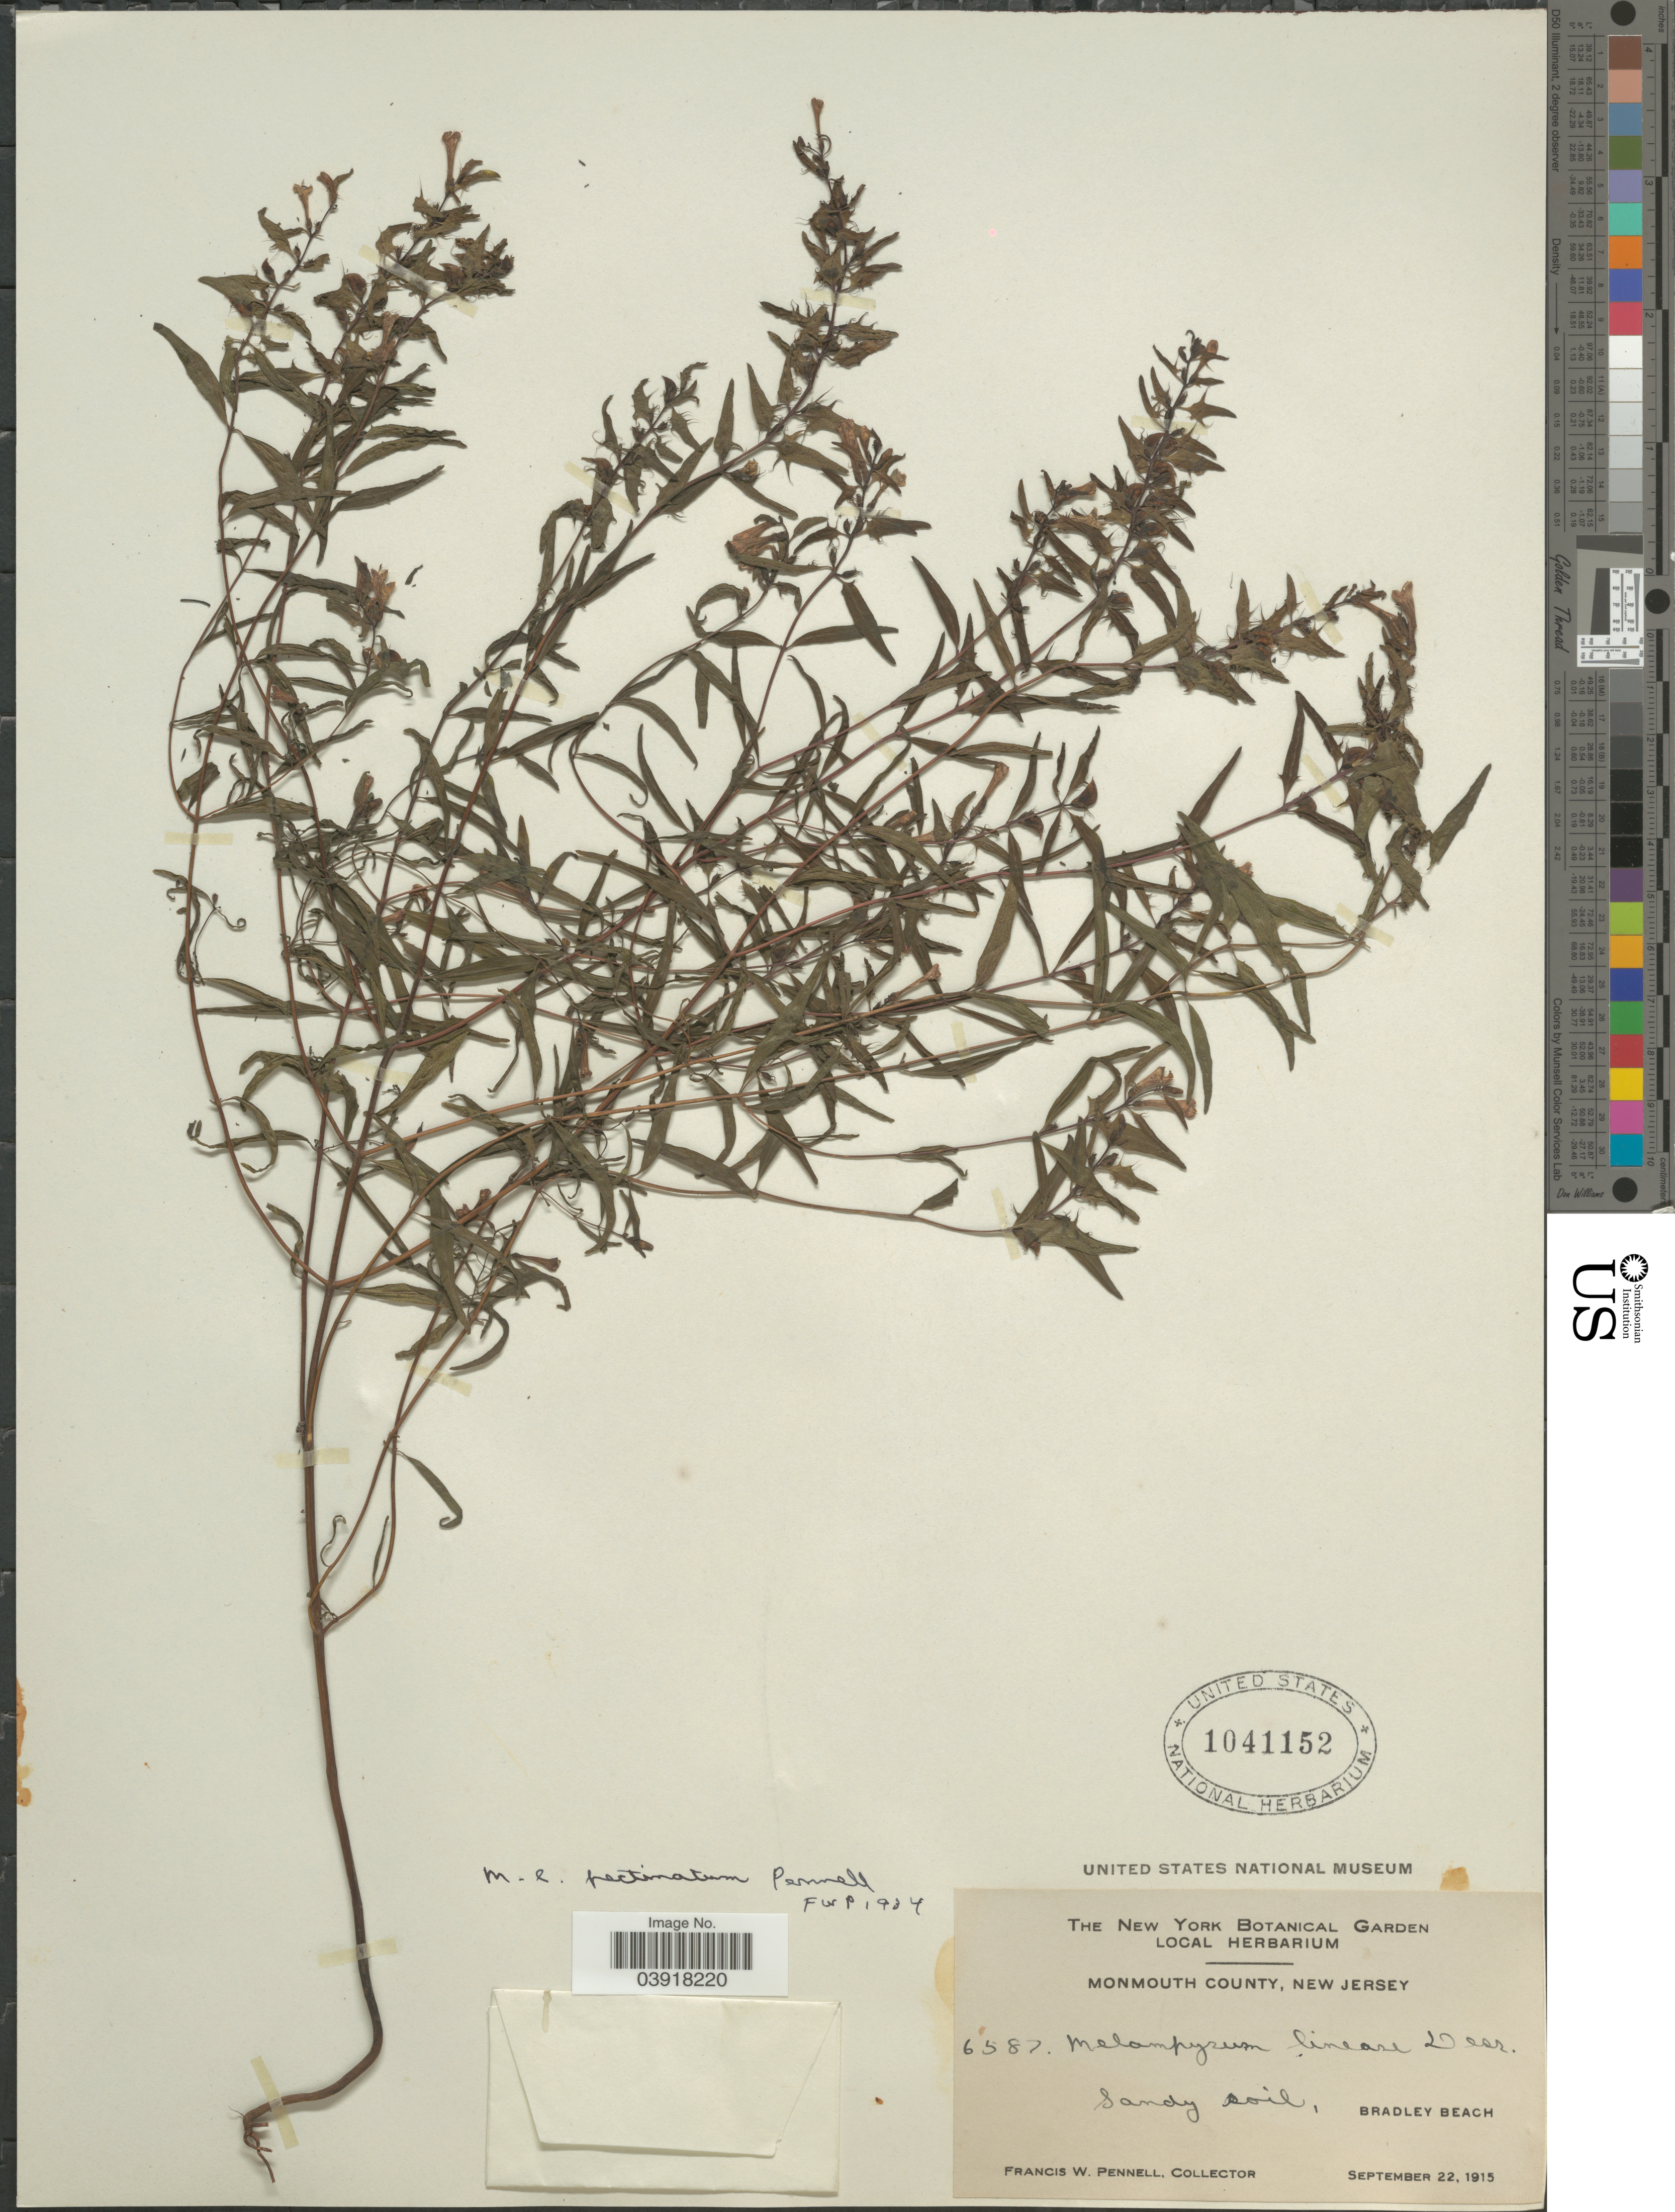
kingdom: Plantae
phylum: Tracheophyta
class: Magnoliopsida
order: Lamiales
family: Orobanchaceae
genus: Melampyrum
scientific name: Melampyrum lineare var. pectinatum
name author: (Pennell) Fernald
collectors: F. W. Pennell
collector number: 6587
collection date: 1915-09-22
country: United States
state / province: New Jersey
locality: Monmouth County. Sandy soil, Bradley Beach.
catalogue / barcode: US 1041152